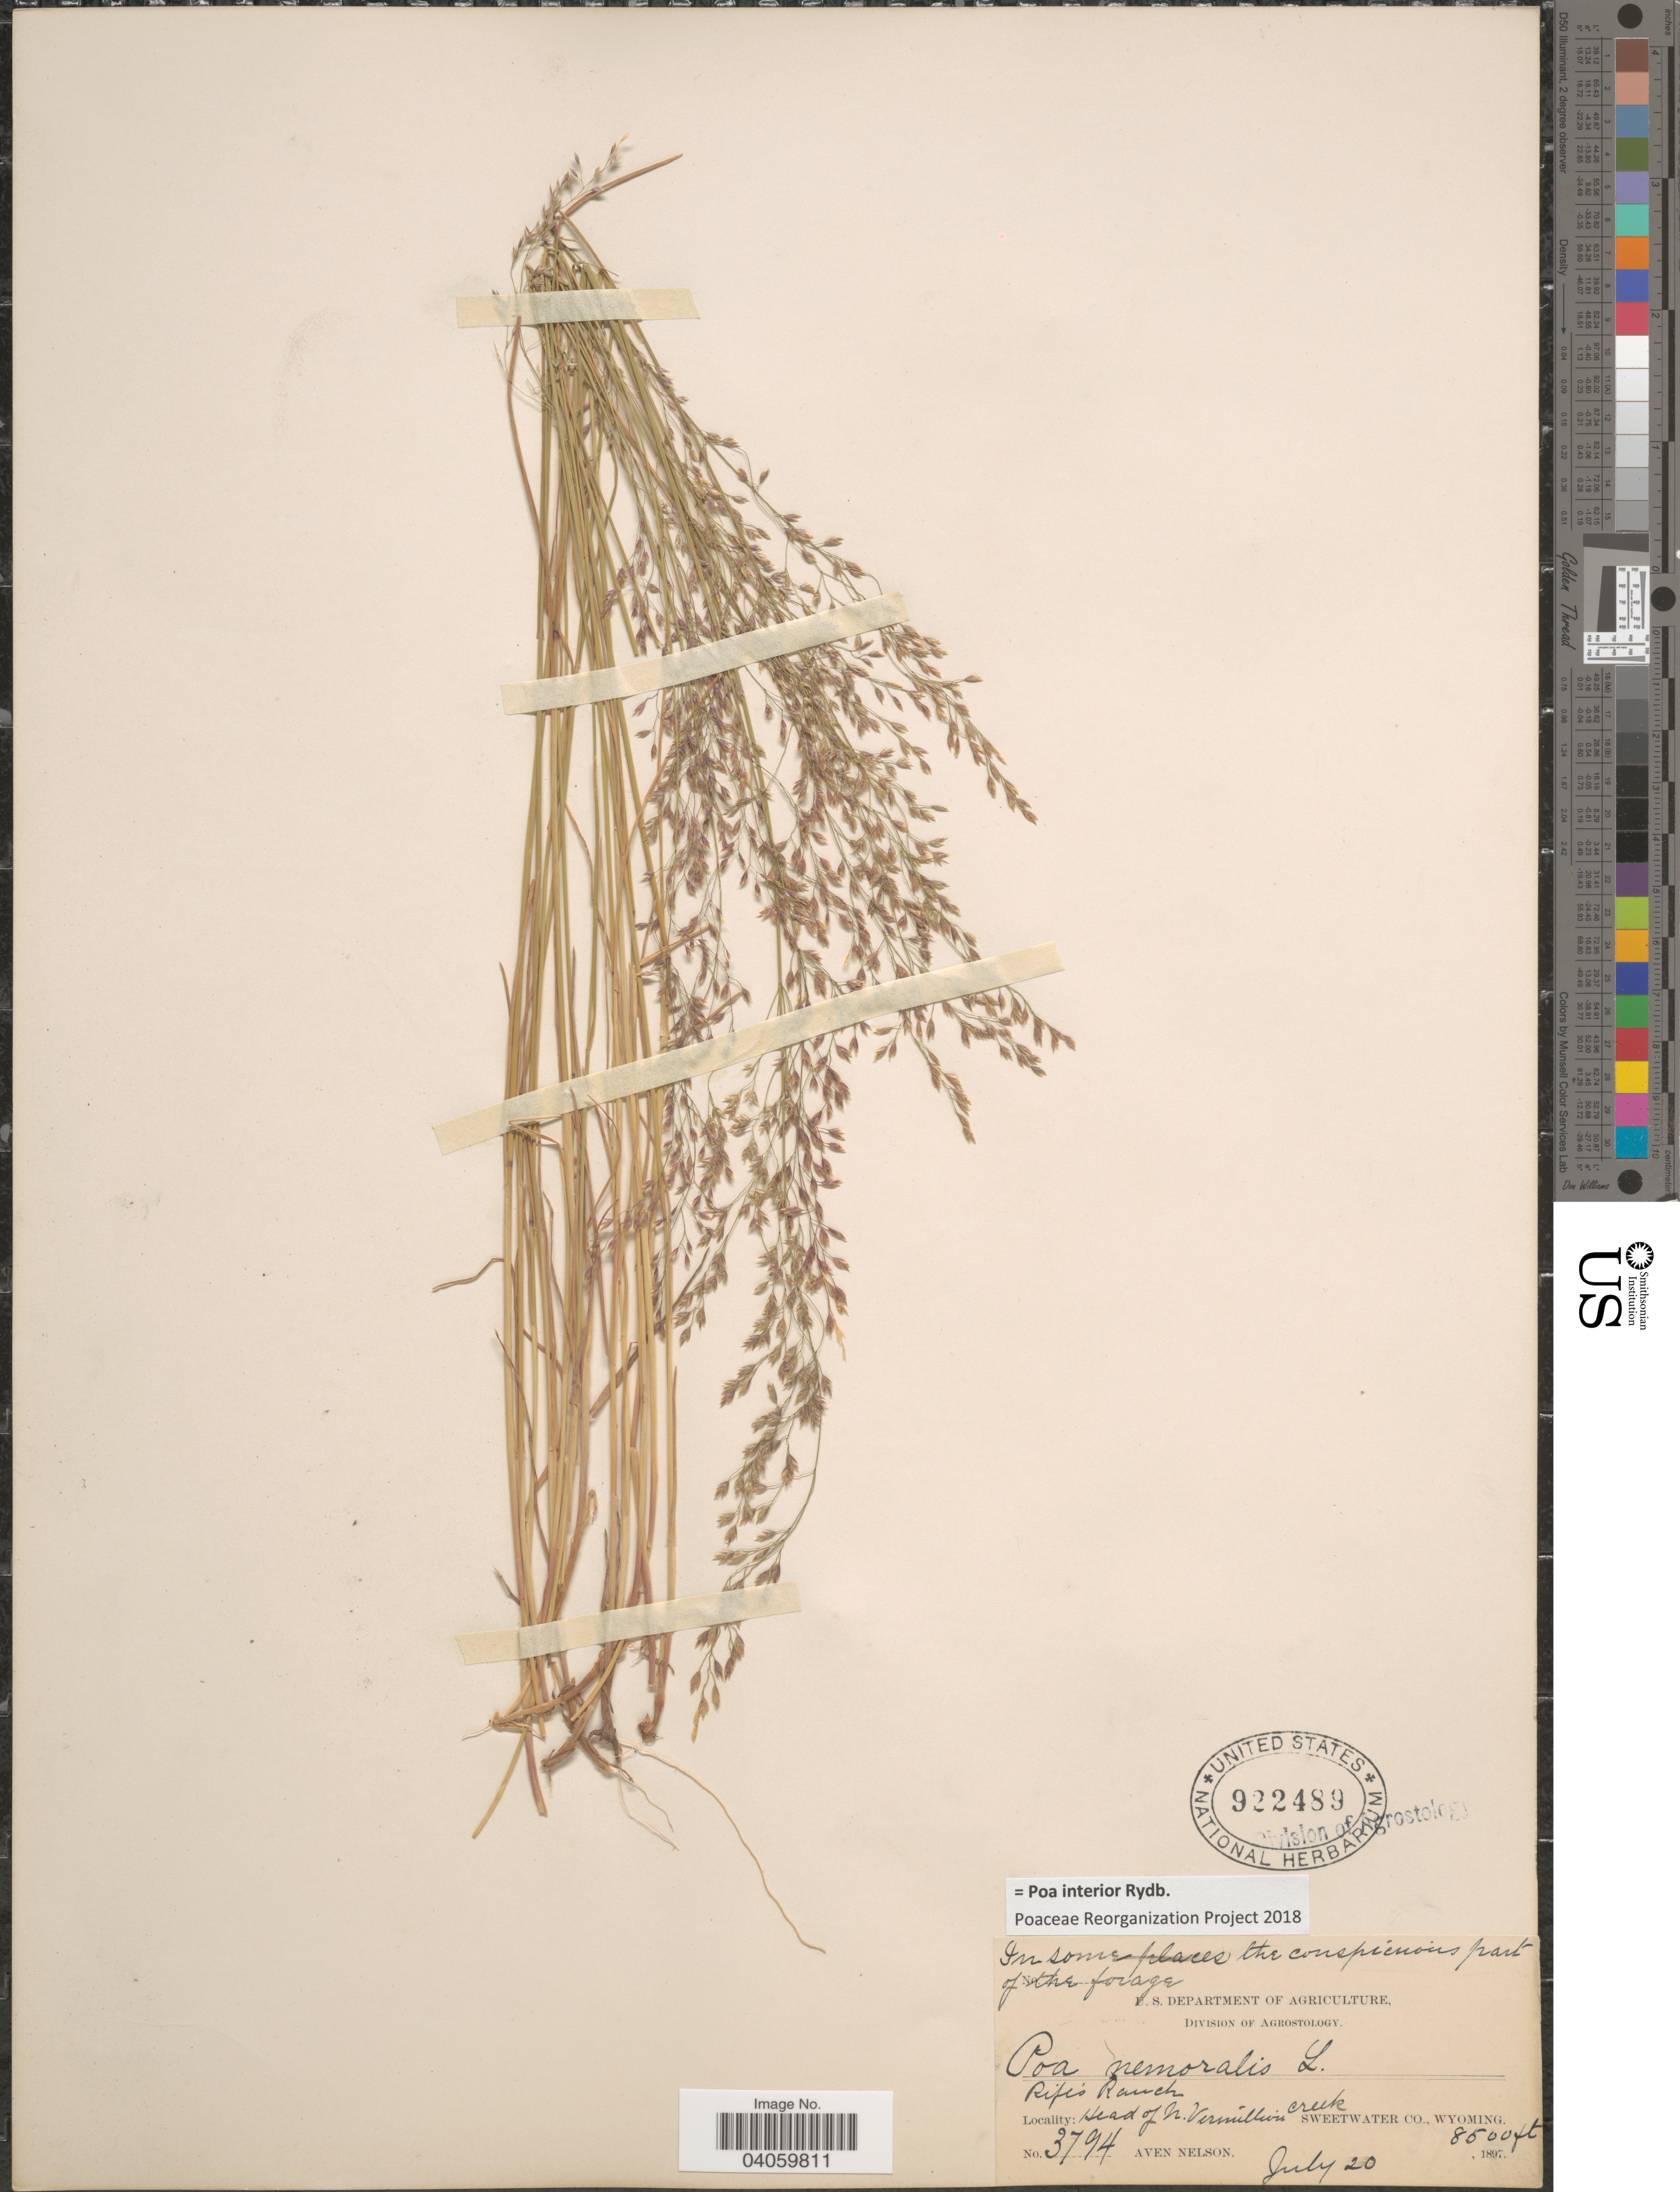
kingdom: Plantae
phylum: Tracheophyta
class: Liliopsida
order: Poales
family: Poaceae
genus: Poa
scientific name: Poa interior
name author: Rydb.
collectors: A. Nelson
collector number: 3794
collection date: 1897-07-20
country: United States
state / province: Wyoming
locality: Rifes Ranch. Head of N. Vermillion Creek. Sweetwater Co.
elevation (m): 2591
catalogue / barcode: US 922489